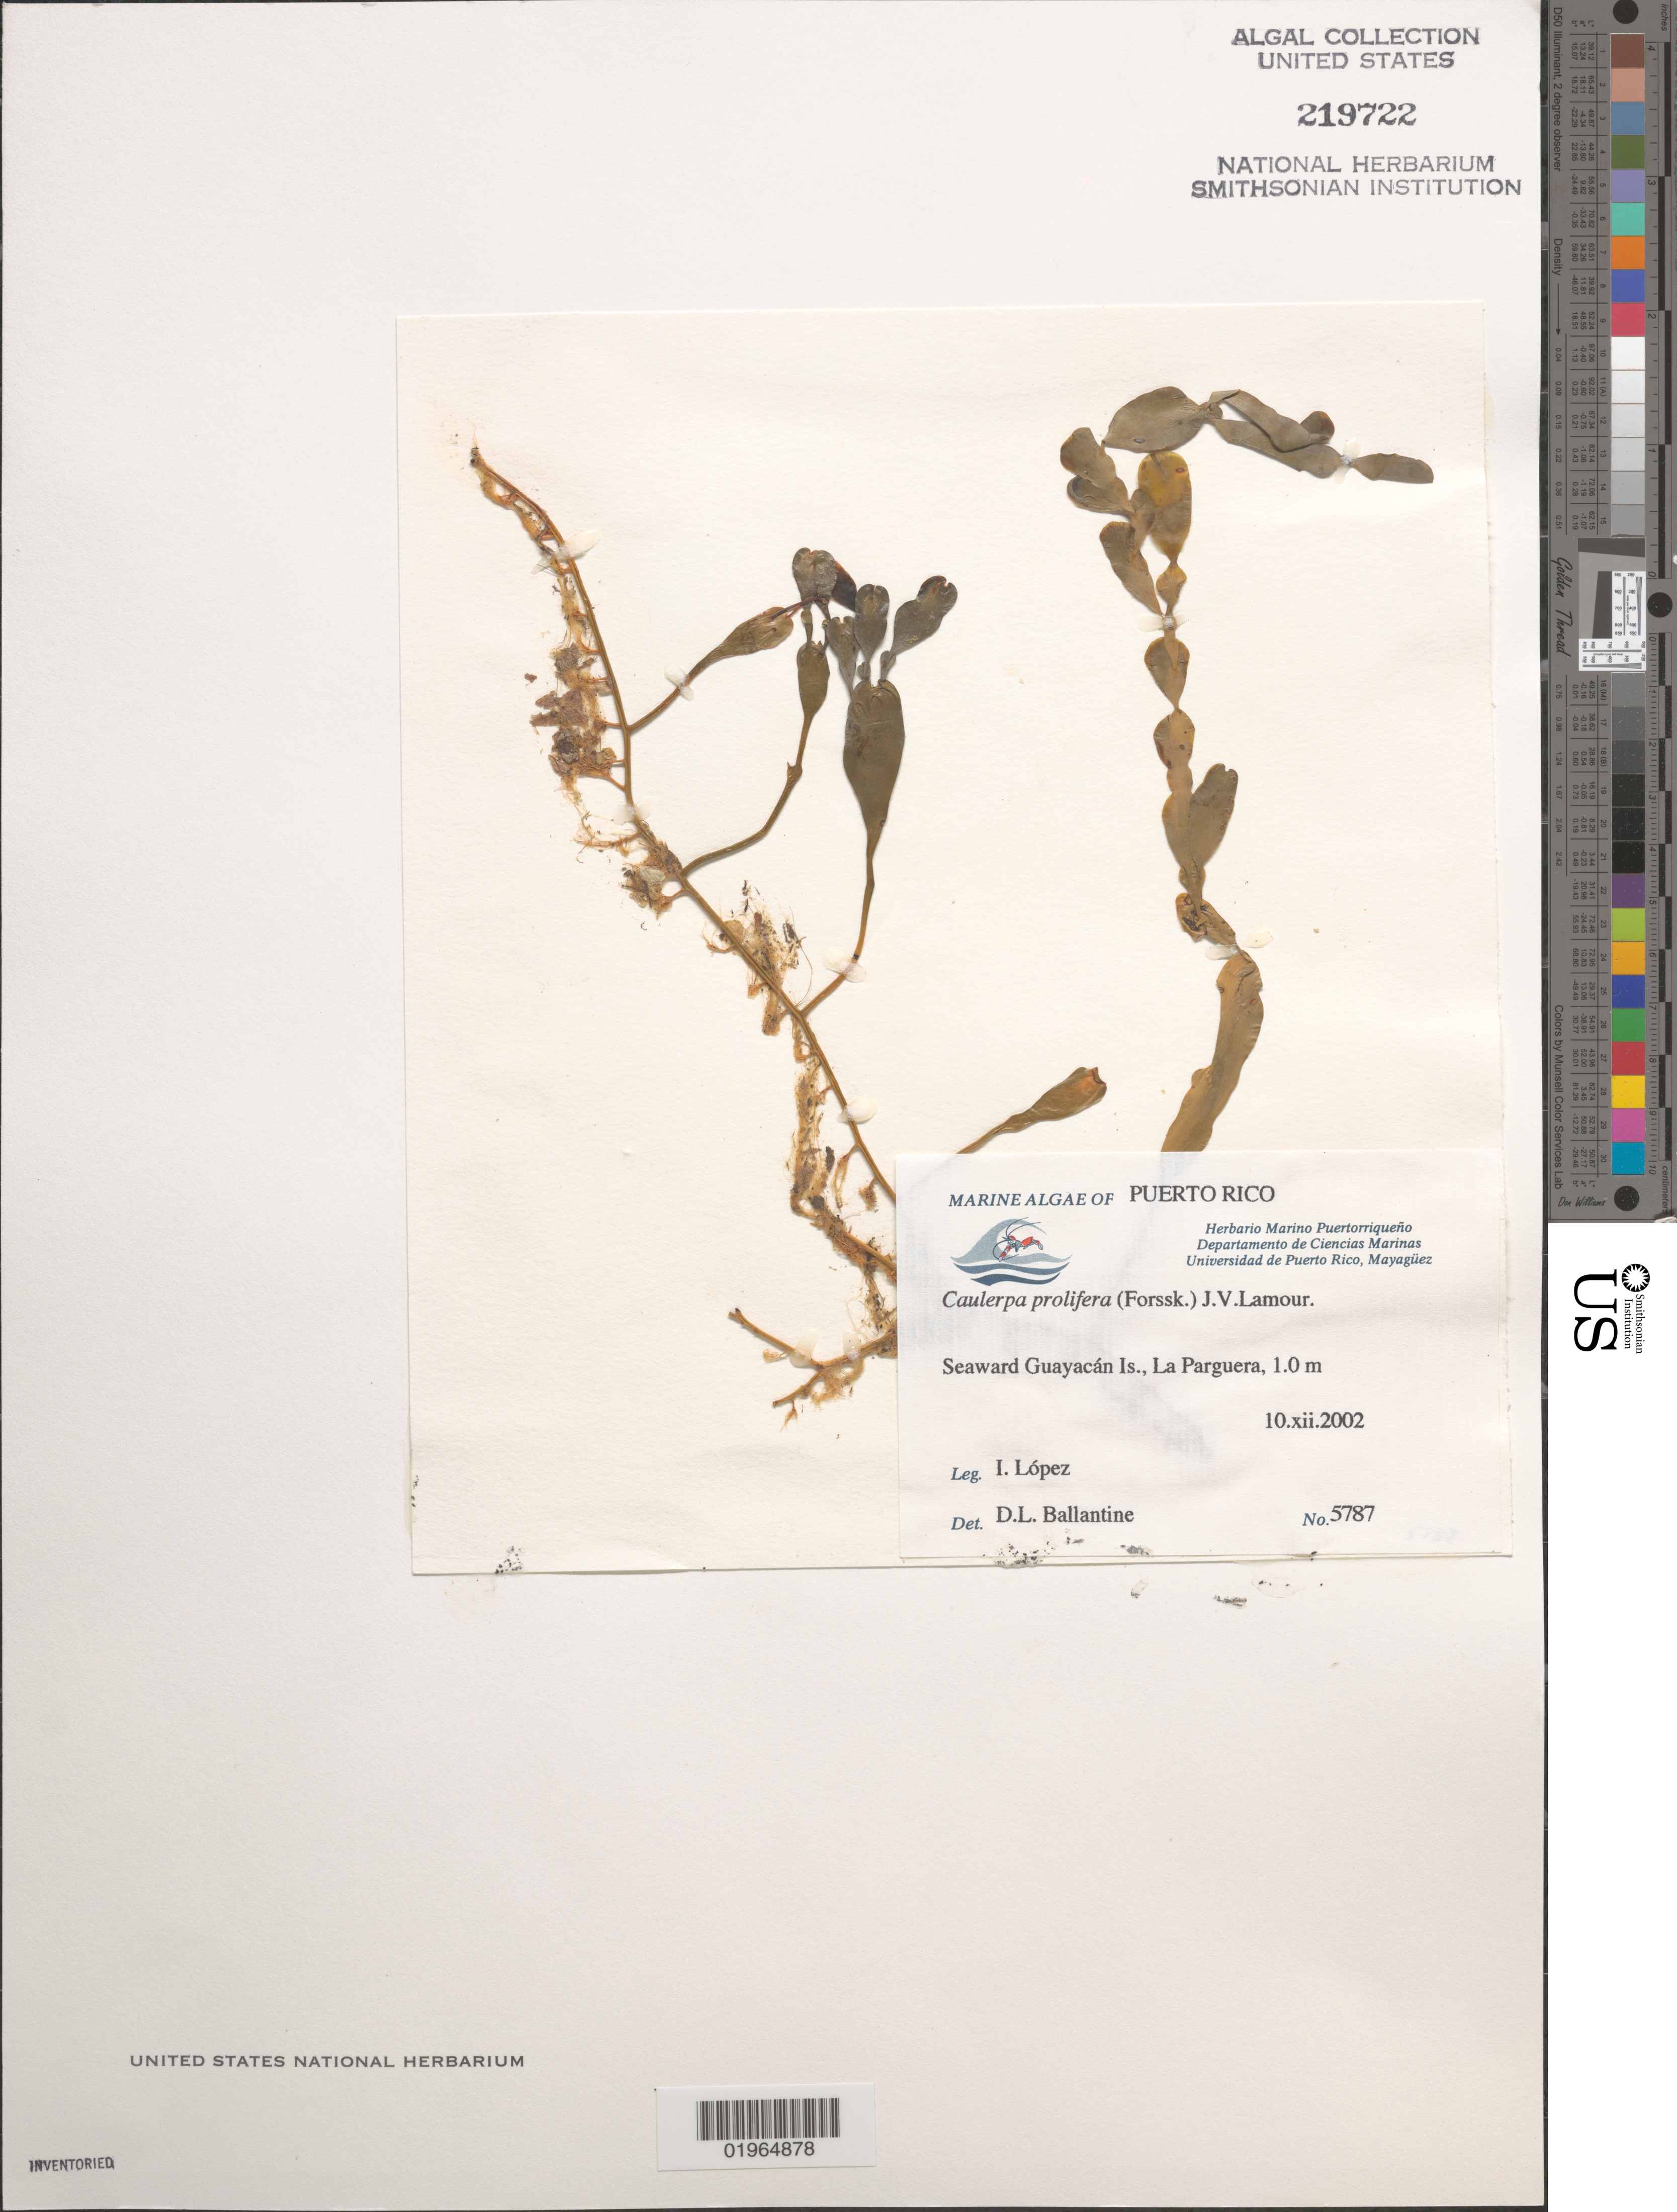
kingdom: Plantae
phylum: Chlorophyta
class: Ulvophyceae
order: Bryopsidales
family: Caulerpaceae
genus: Caulerpa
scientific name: Caulerpa prolifera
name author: (Forssk.) J.V.Lamouroux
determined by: Ballantine, D. L.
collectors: I. Lopez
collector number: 5787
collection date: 2002-12-10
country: Puerto Rico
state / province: Lajas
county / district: La Parguera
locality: Seaward Guyacan Is.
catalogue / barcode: US 219722